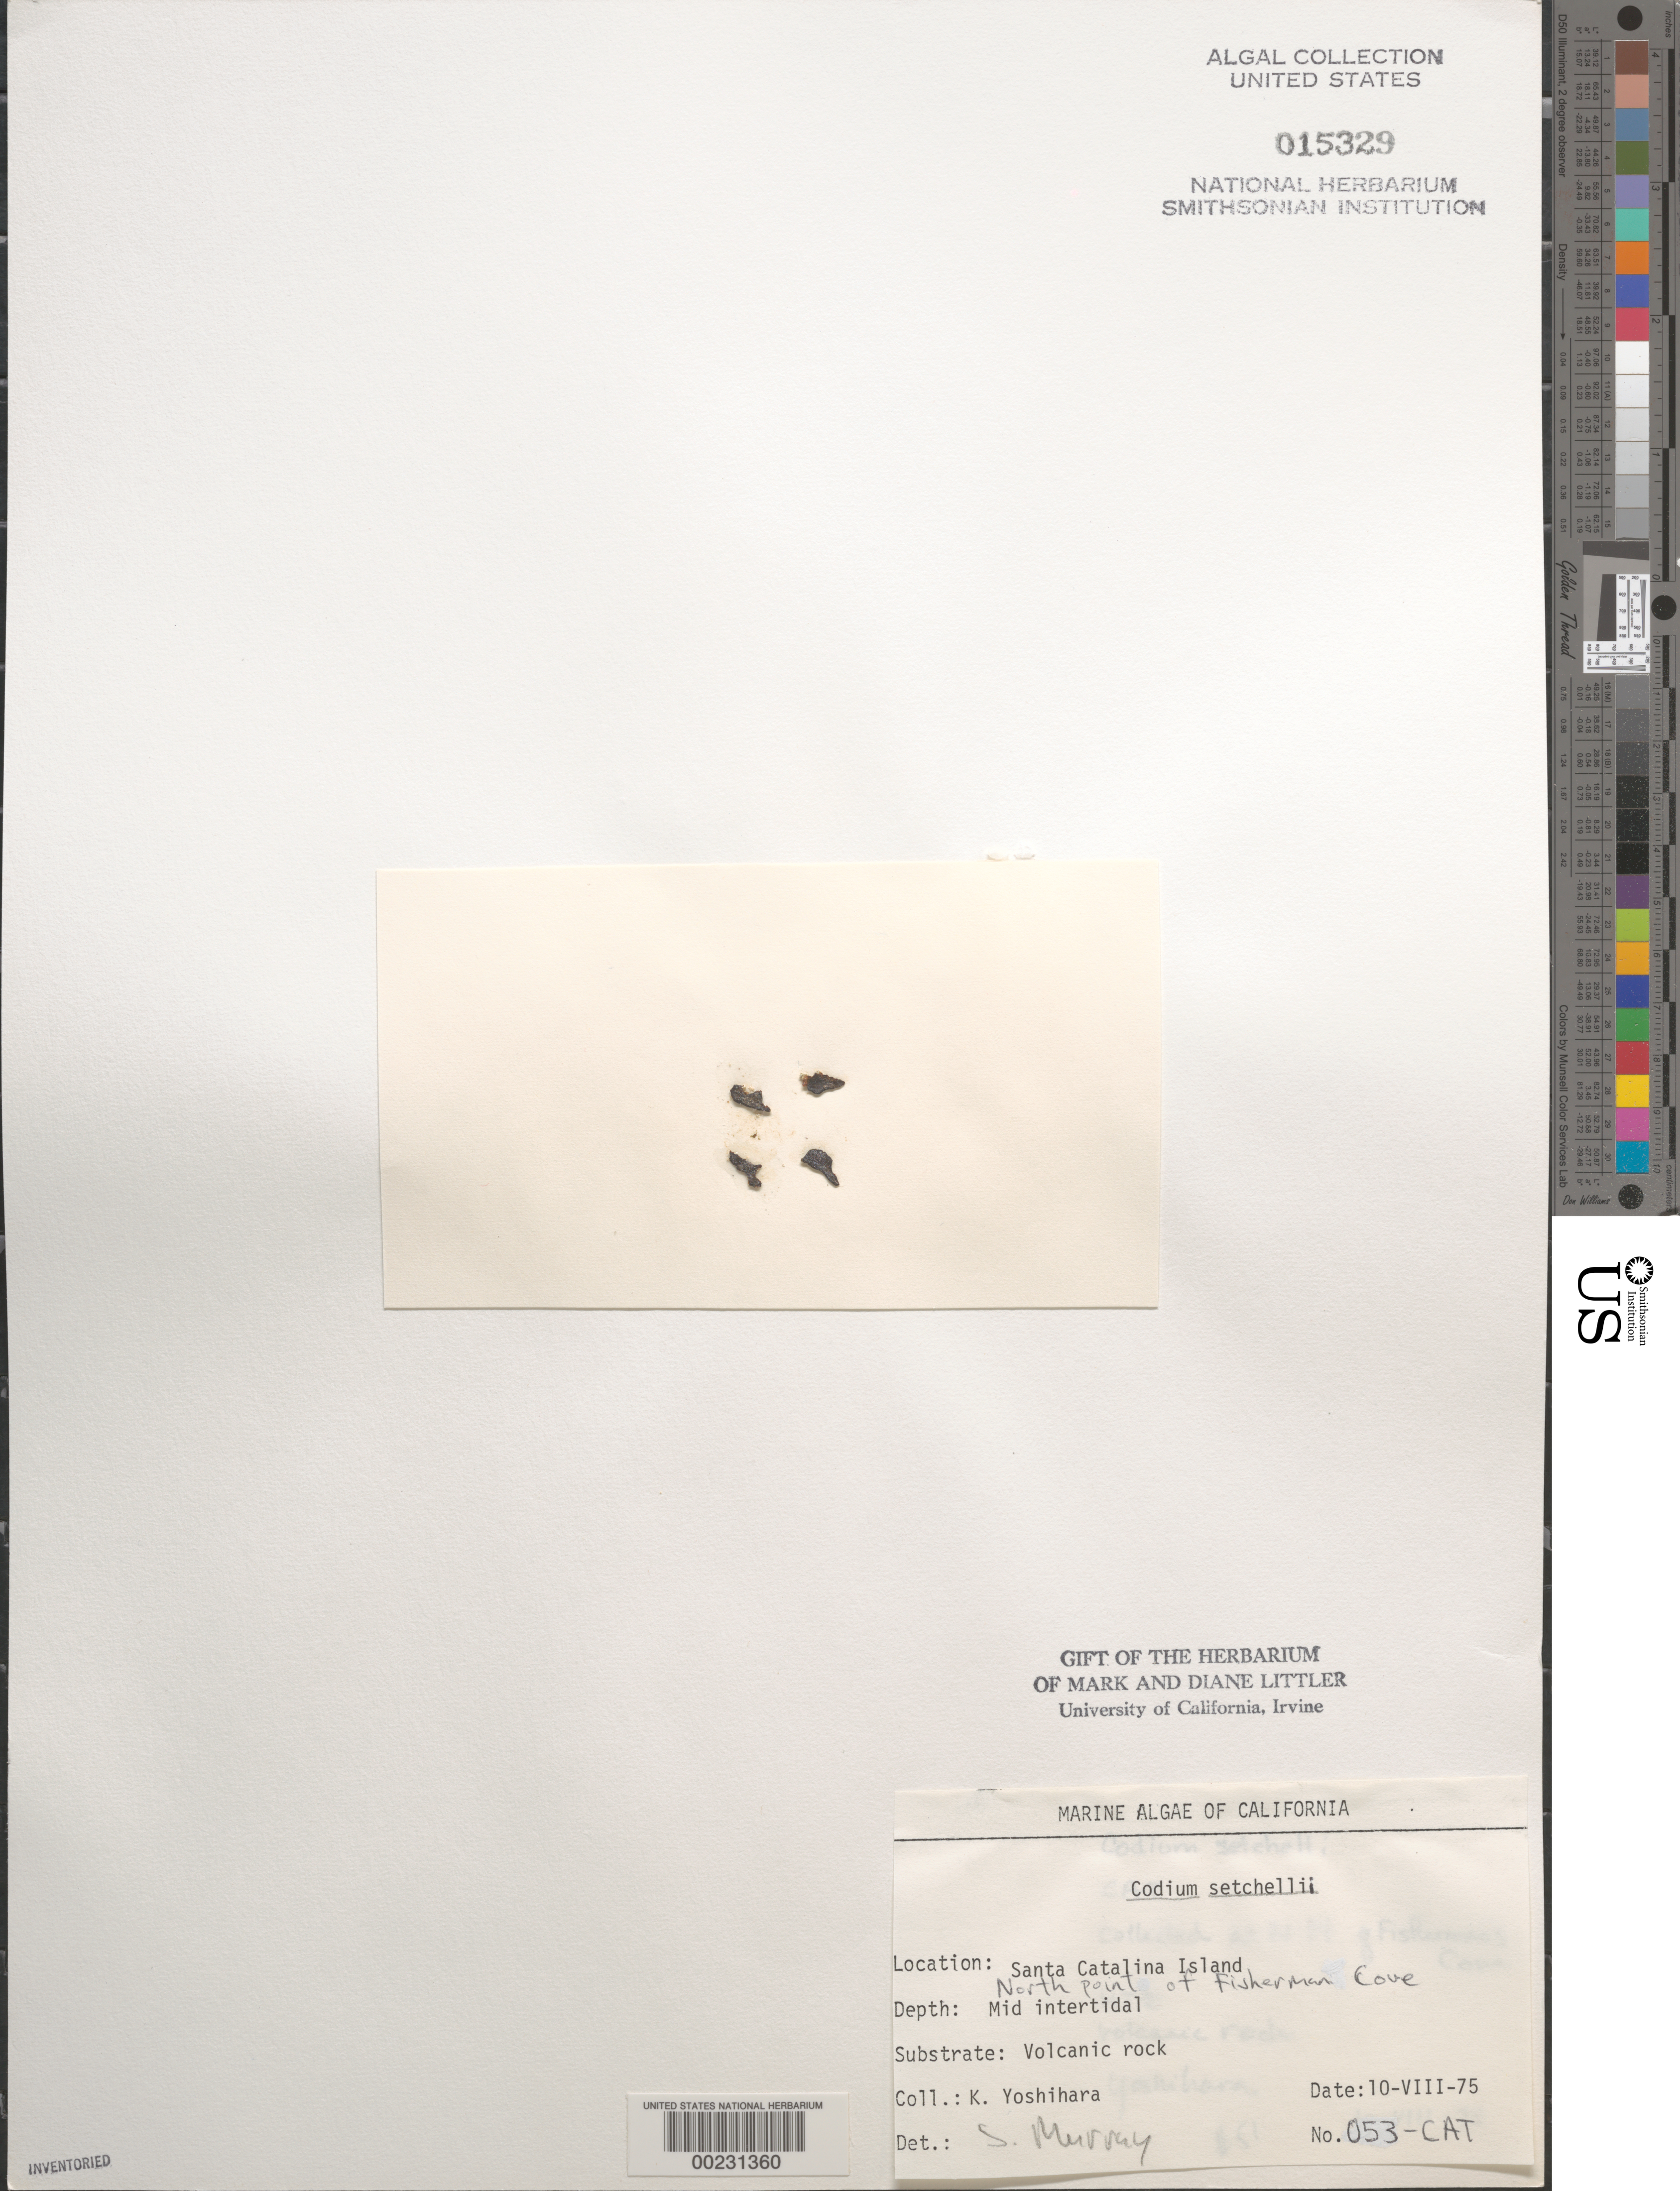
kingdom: Plantae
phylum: Chlorophyta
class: Ulvophyceae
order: Bryopsidales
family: Codiaceae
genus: Codium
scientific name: Codium setchellii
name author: N.L. Gardner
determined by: Murray, S. N.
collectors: K. Yoshihara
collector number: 053-cat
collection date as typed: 10 Aug 1975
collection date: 1975-08-10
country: United States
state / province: California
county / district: Los Angeles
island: Santa Catalina Island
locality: Fisherman Cove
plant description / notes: BLM-SOCALBIGHT Rocky Intertidal Survey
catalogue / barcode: US 15329